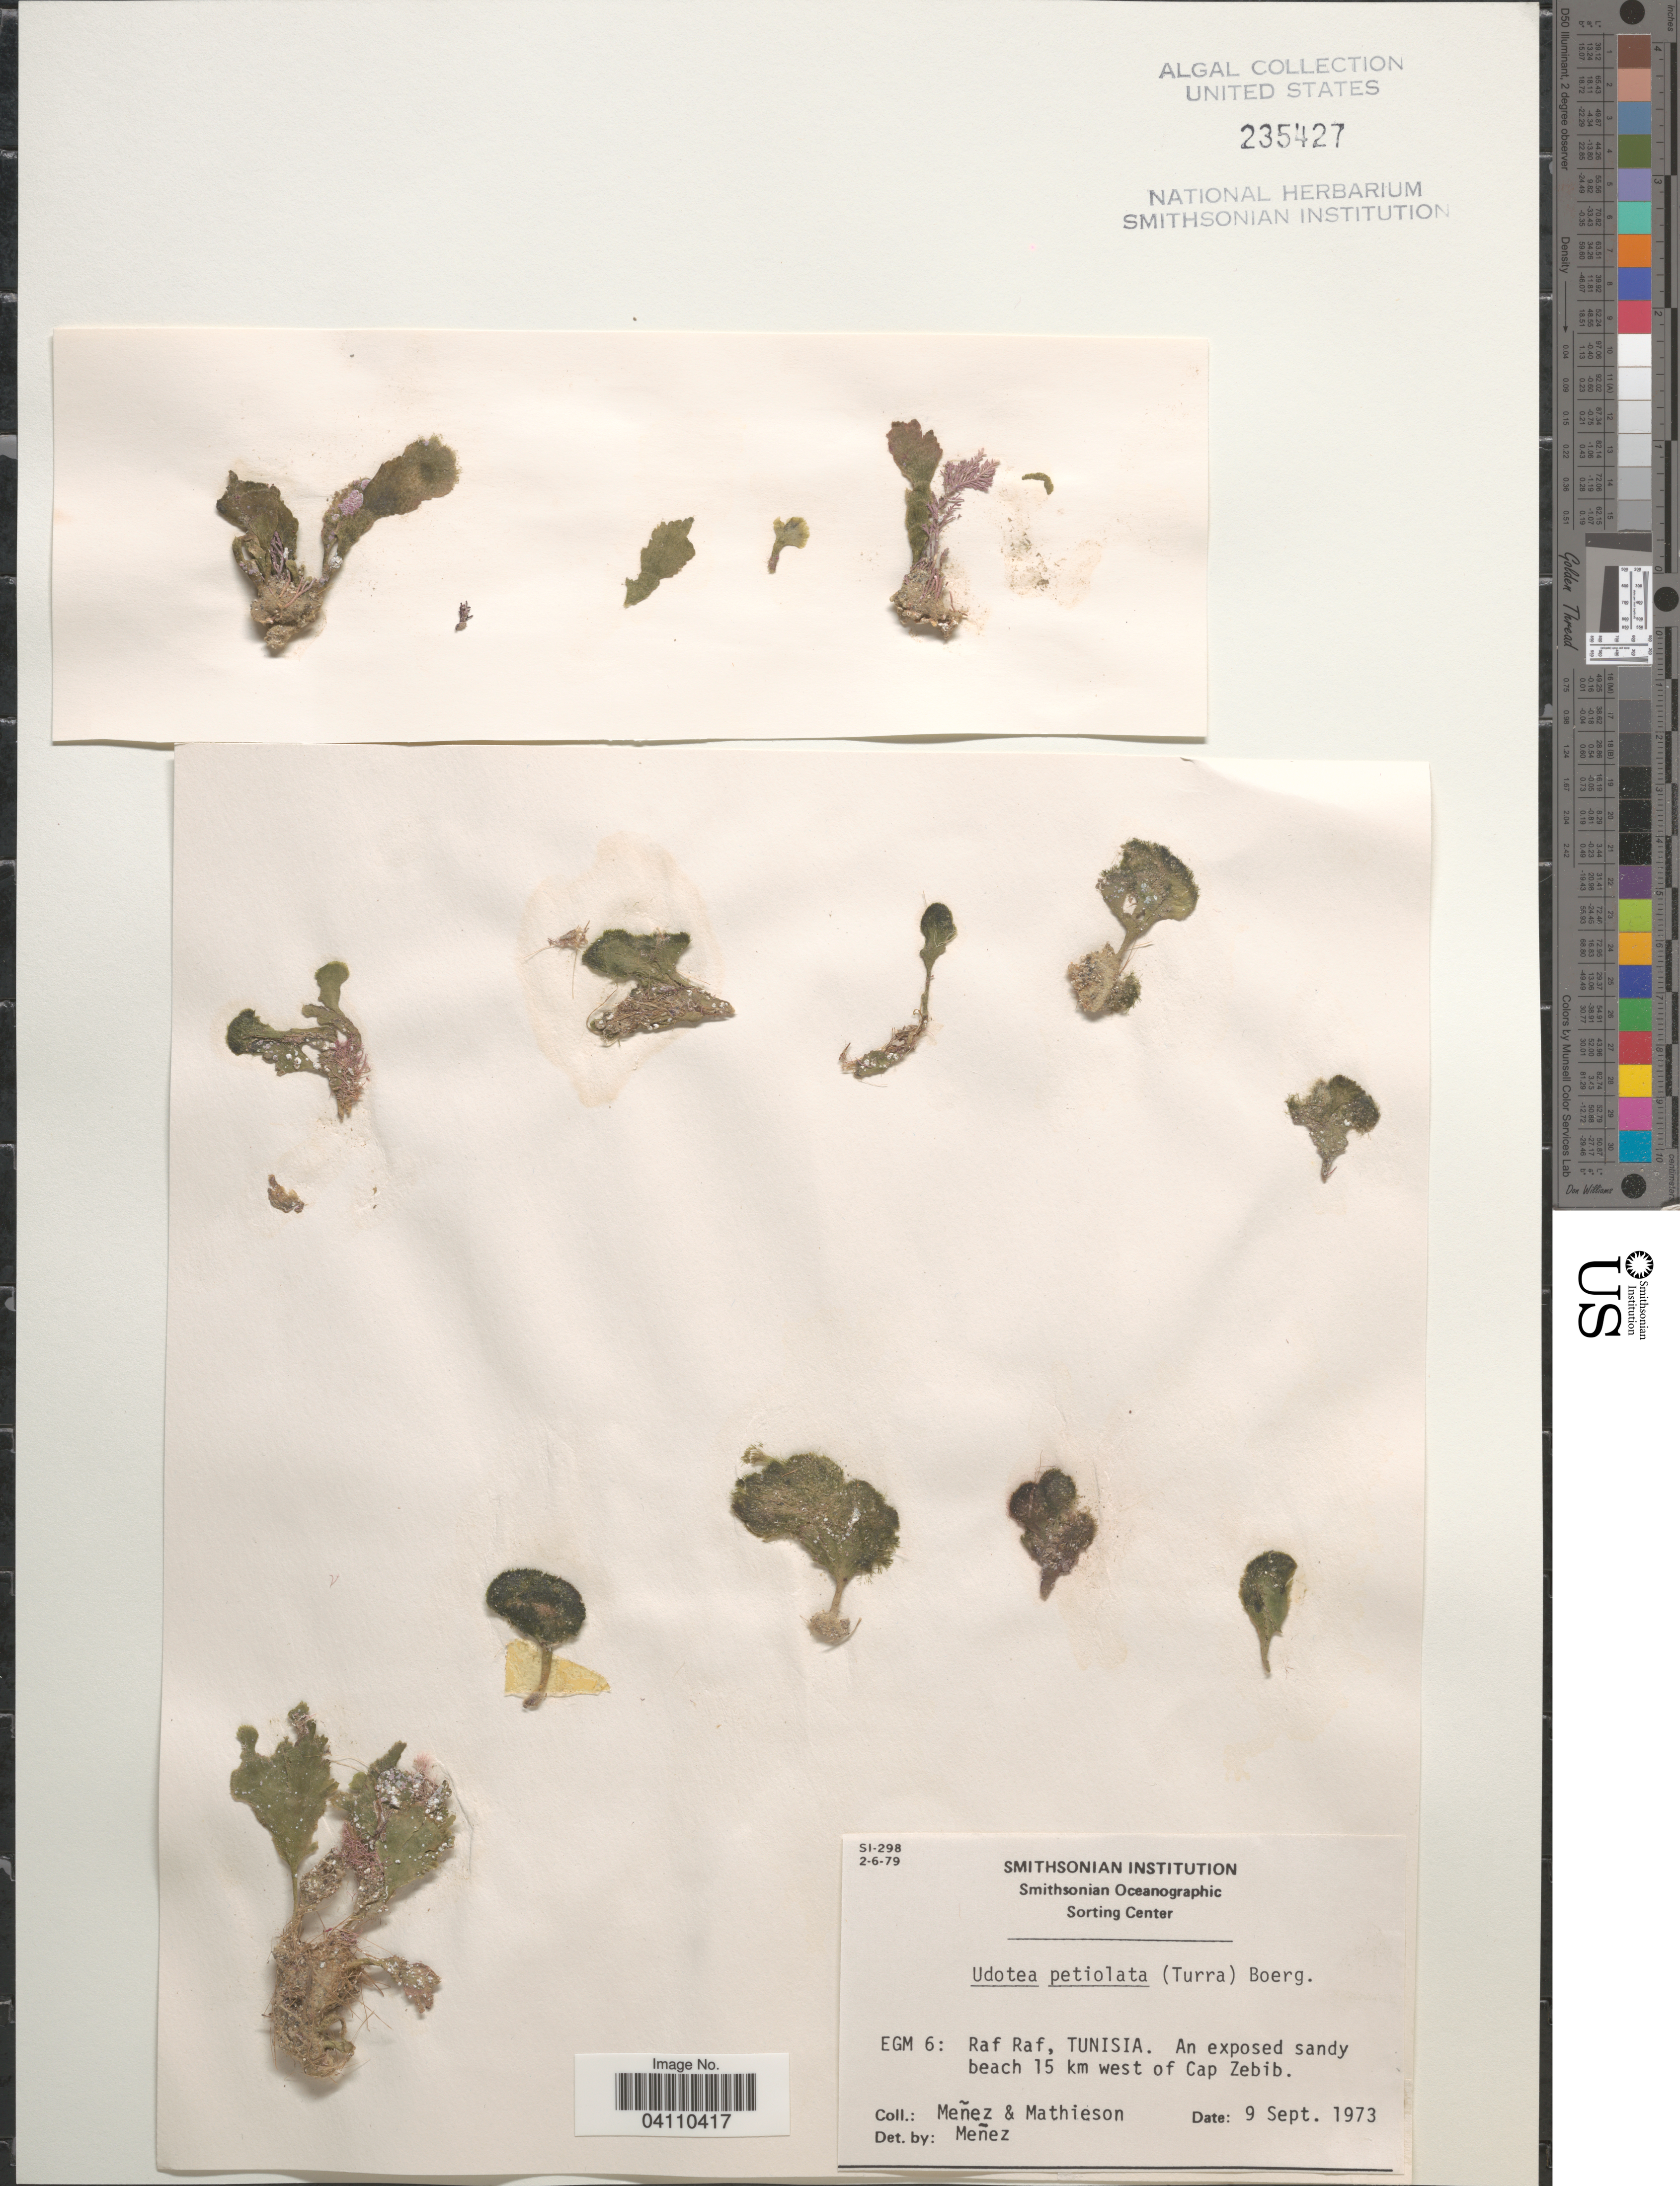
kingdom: Plantae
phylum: Chlorophyta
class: Ulvophyceae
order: Bryopsidales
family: Codiaceae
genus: Flabellia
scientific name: Flabellia petiolata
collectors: Menez & Mathieson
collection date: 1973-09-09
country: Tunisia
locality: EGM 6: Raf Raf, Tunisia. An exposed sandy beach 15 km west of Cap Zebib.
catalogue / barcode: US 235427